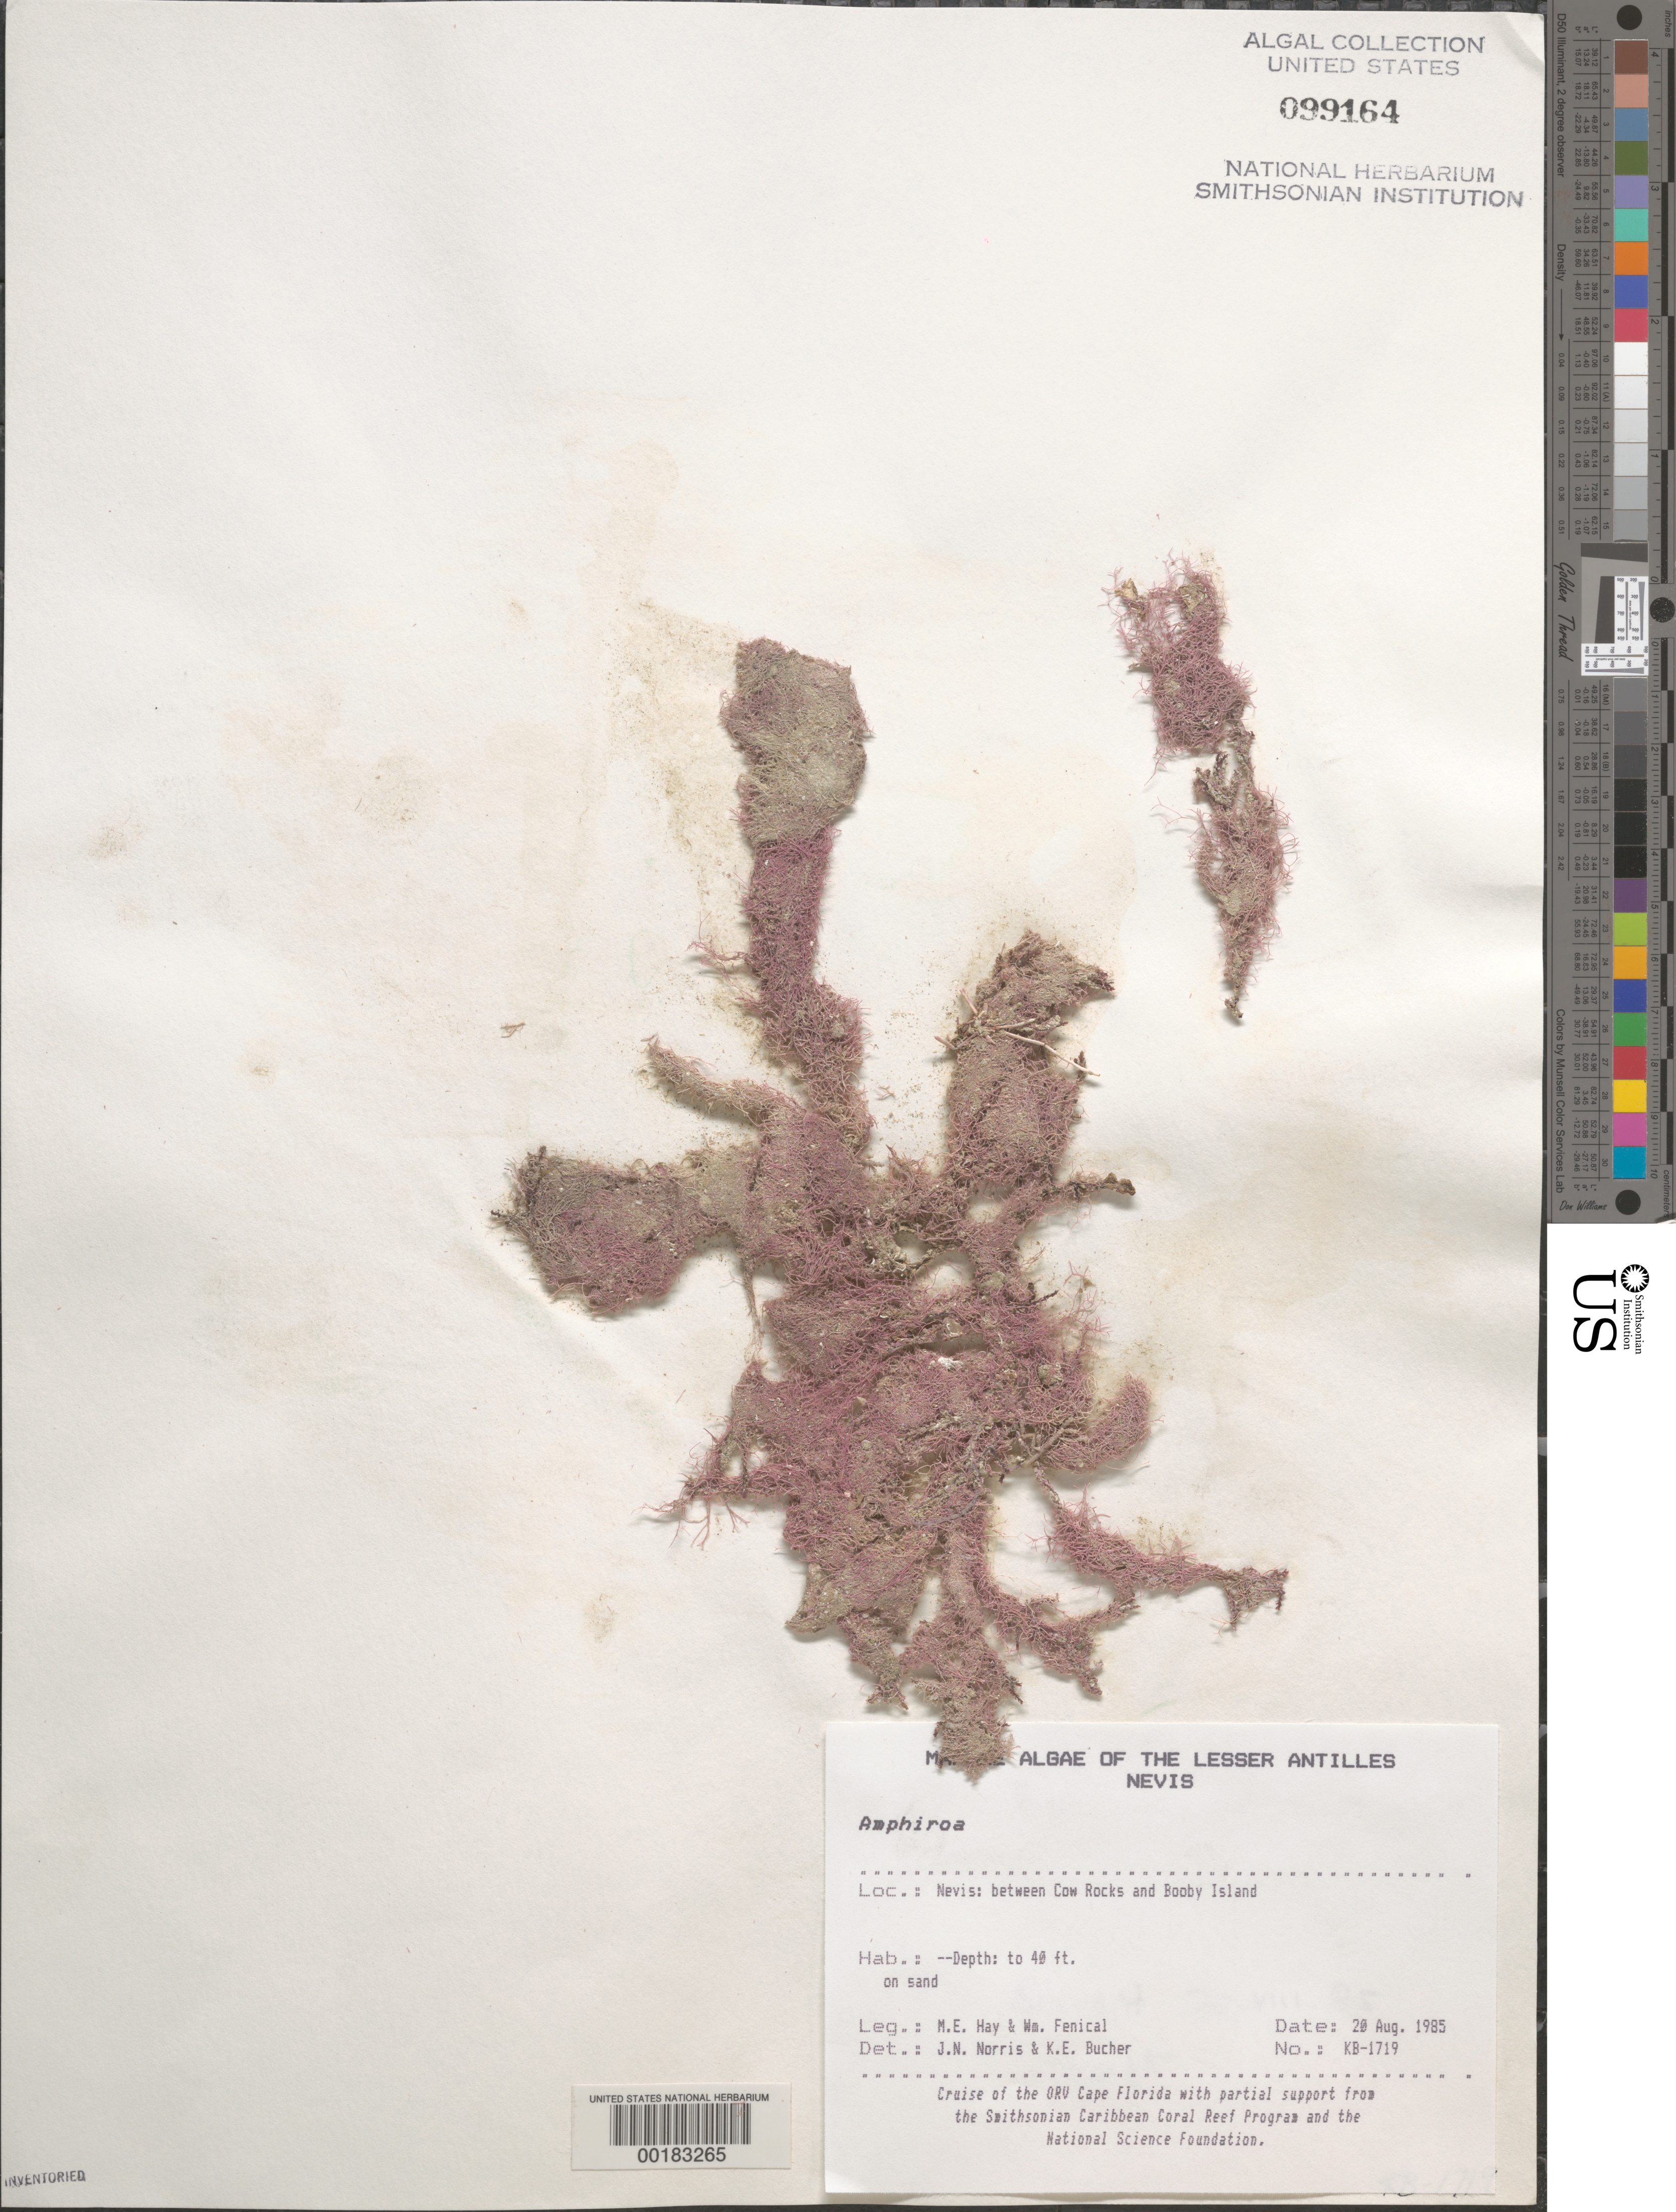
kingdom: Plantae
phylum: Rhodophyta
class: Florideophyceae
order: Corallinales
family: Lithophyllaceae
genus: Amphiroa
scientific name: Amphiroa sp.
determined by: Norris, J. N.; Bucher, K. E.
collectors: M. E. Hay & W. Fenical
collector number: KB-1719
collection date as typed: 20 Aug 1985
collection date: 1985-08-20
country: St. Christopher-Nevis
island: Nevis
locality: Between Cow Rocks and Booby Island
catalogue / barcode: US 99164